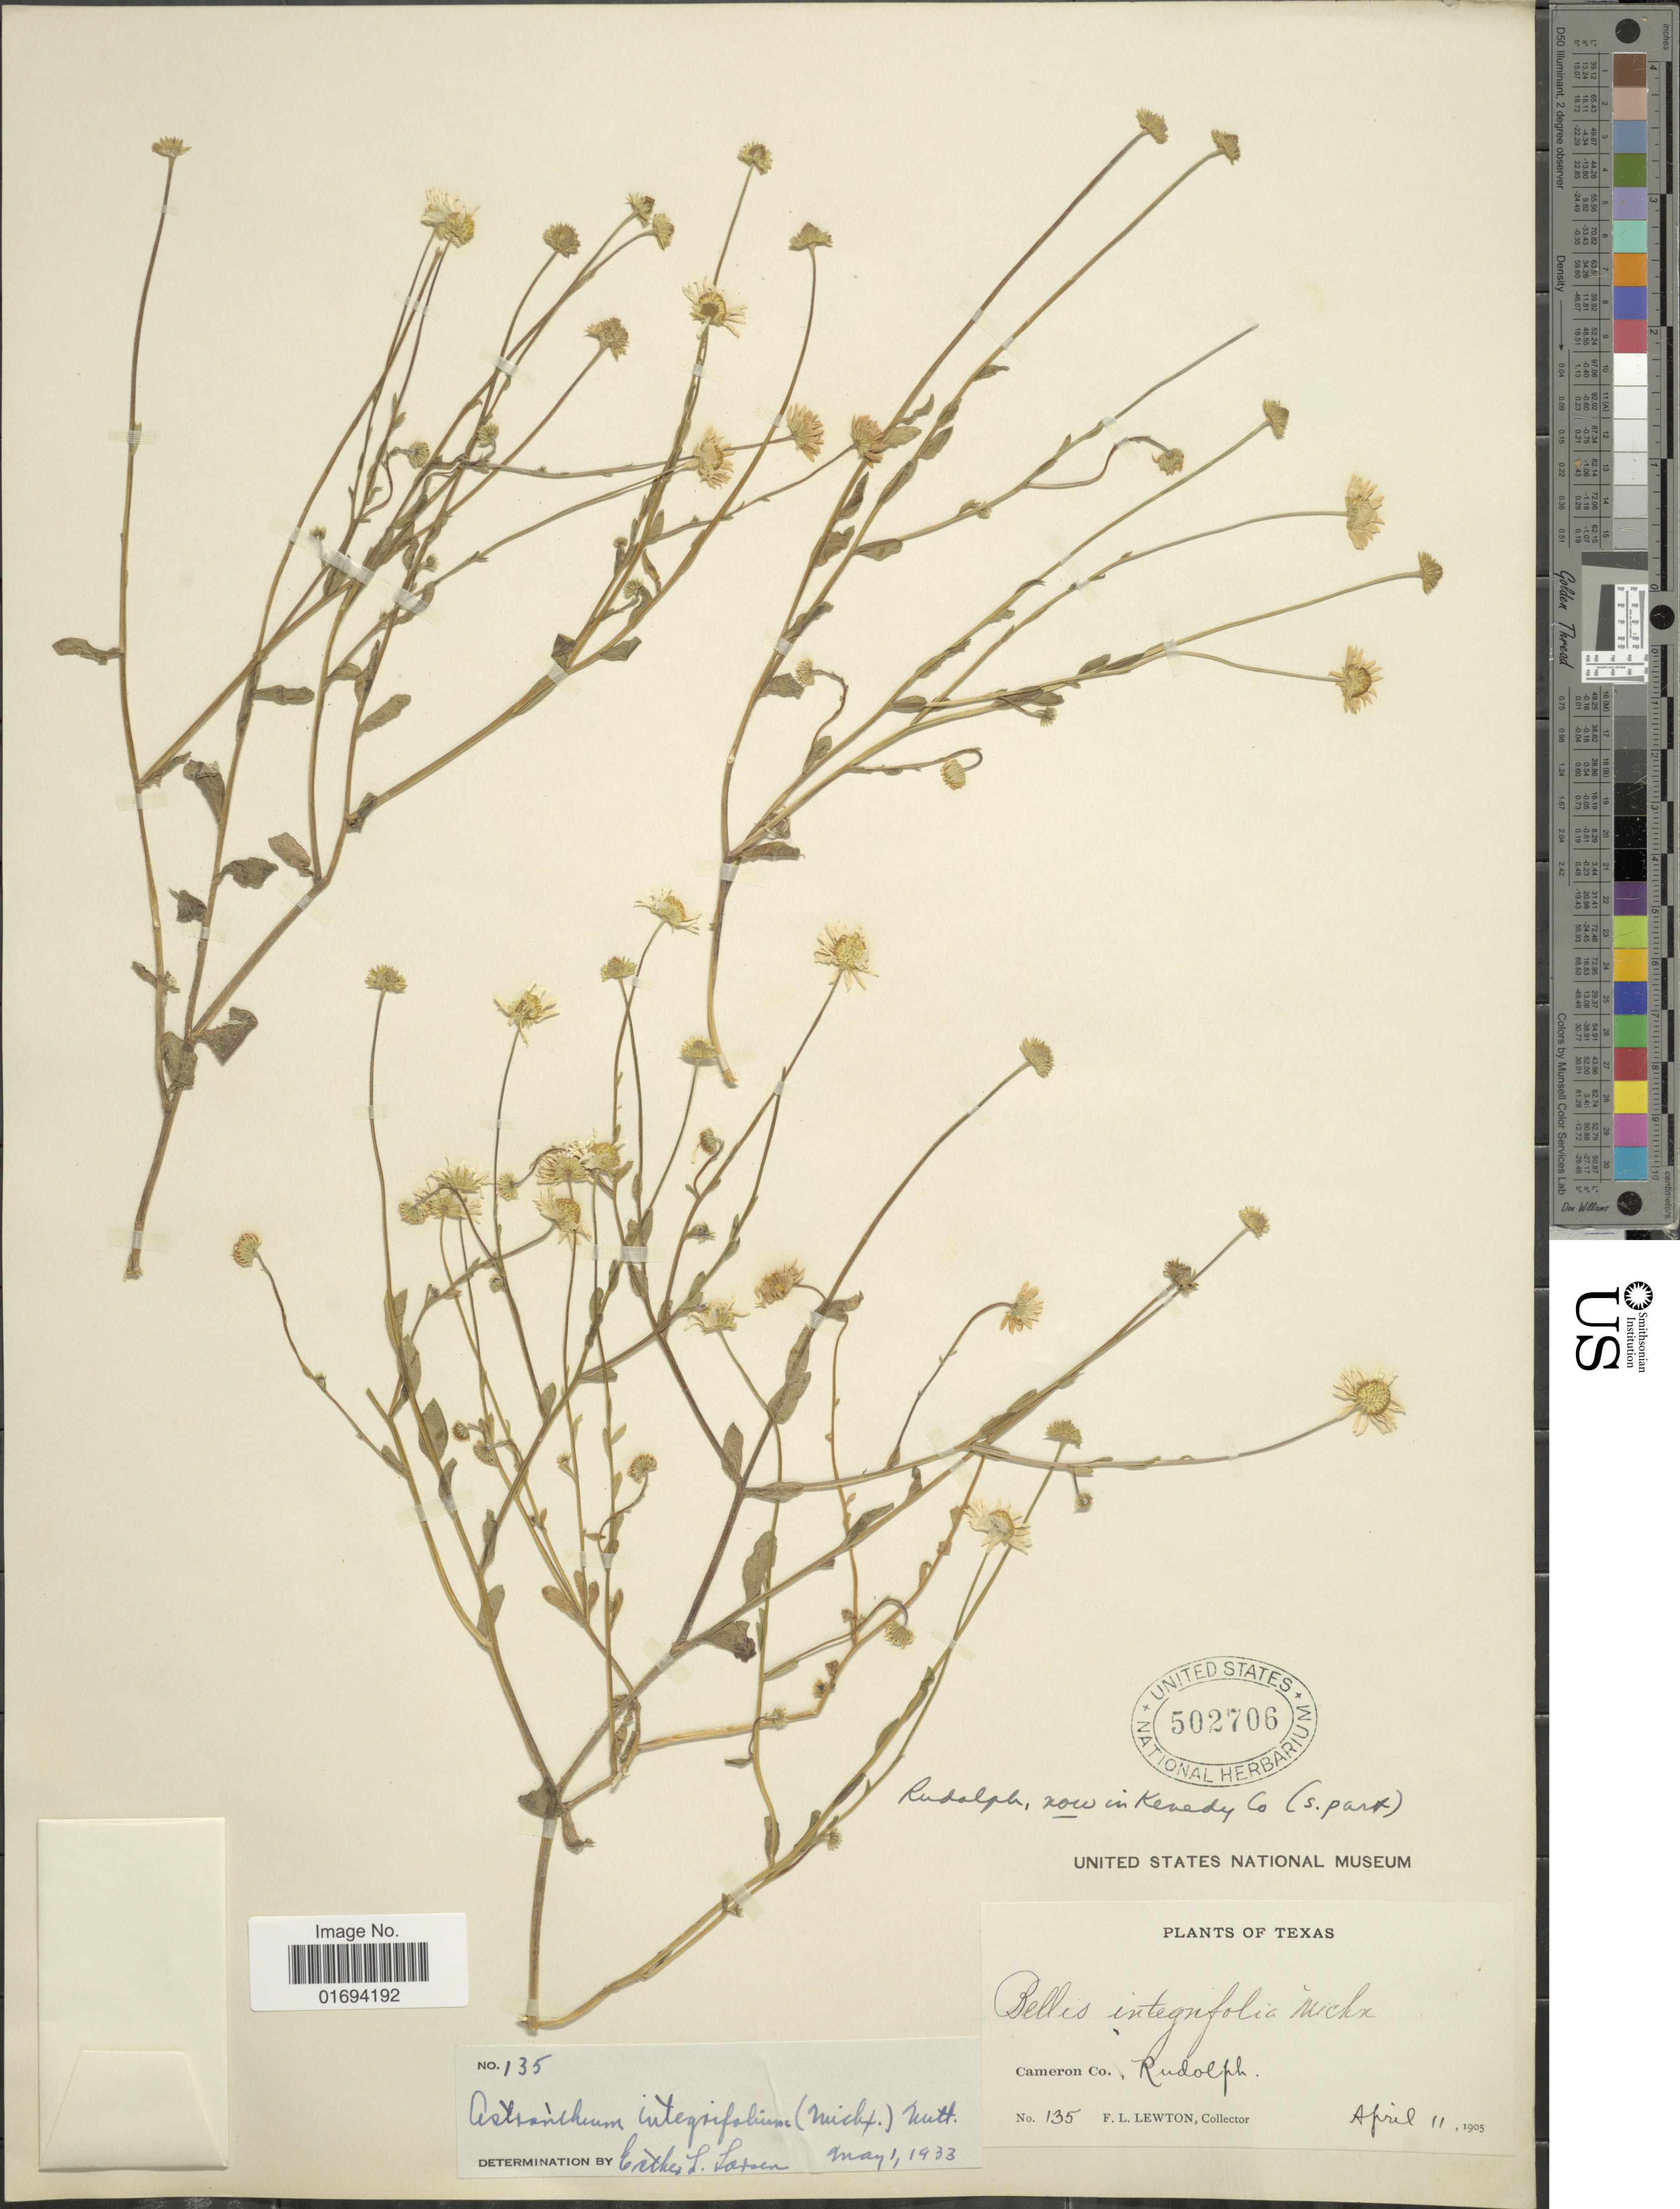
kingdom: Plantae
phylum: Tracheophyta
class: Magnoliopsida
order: Asterales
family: Asteraceae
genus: Astranthium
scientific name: Astranthium integrifolium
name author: (Michx.) Nutt.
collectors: F. L. Lewton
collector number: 135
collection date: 1905-04-11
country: United States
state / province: Texas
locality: Cameron Co., Rudolph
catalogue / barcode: US 502706